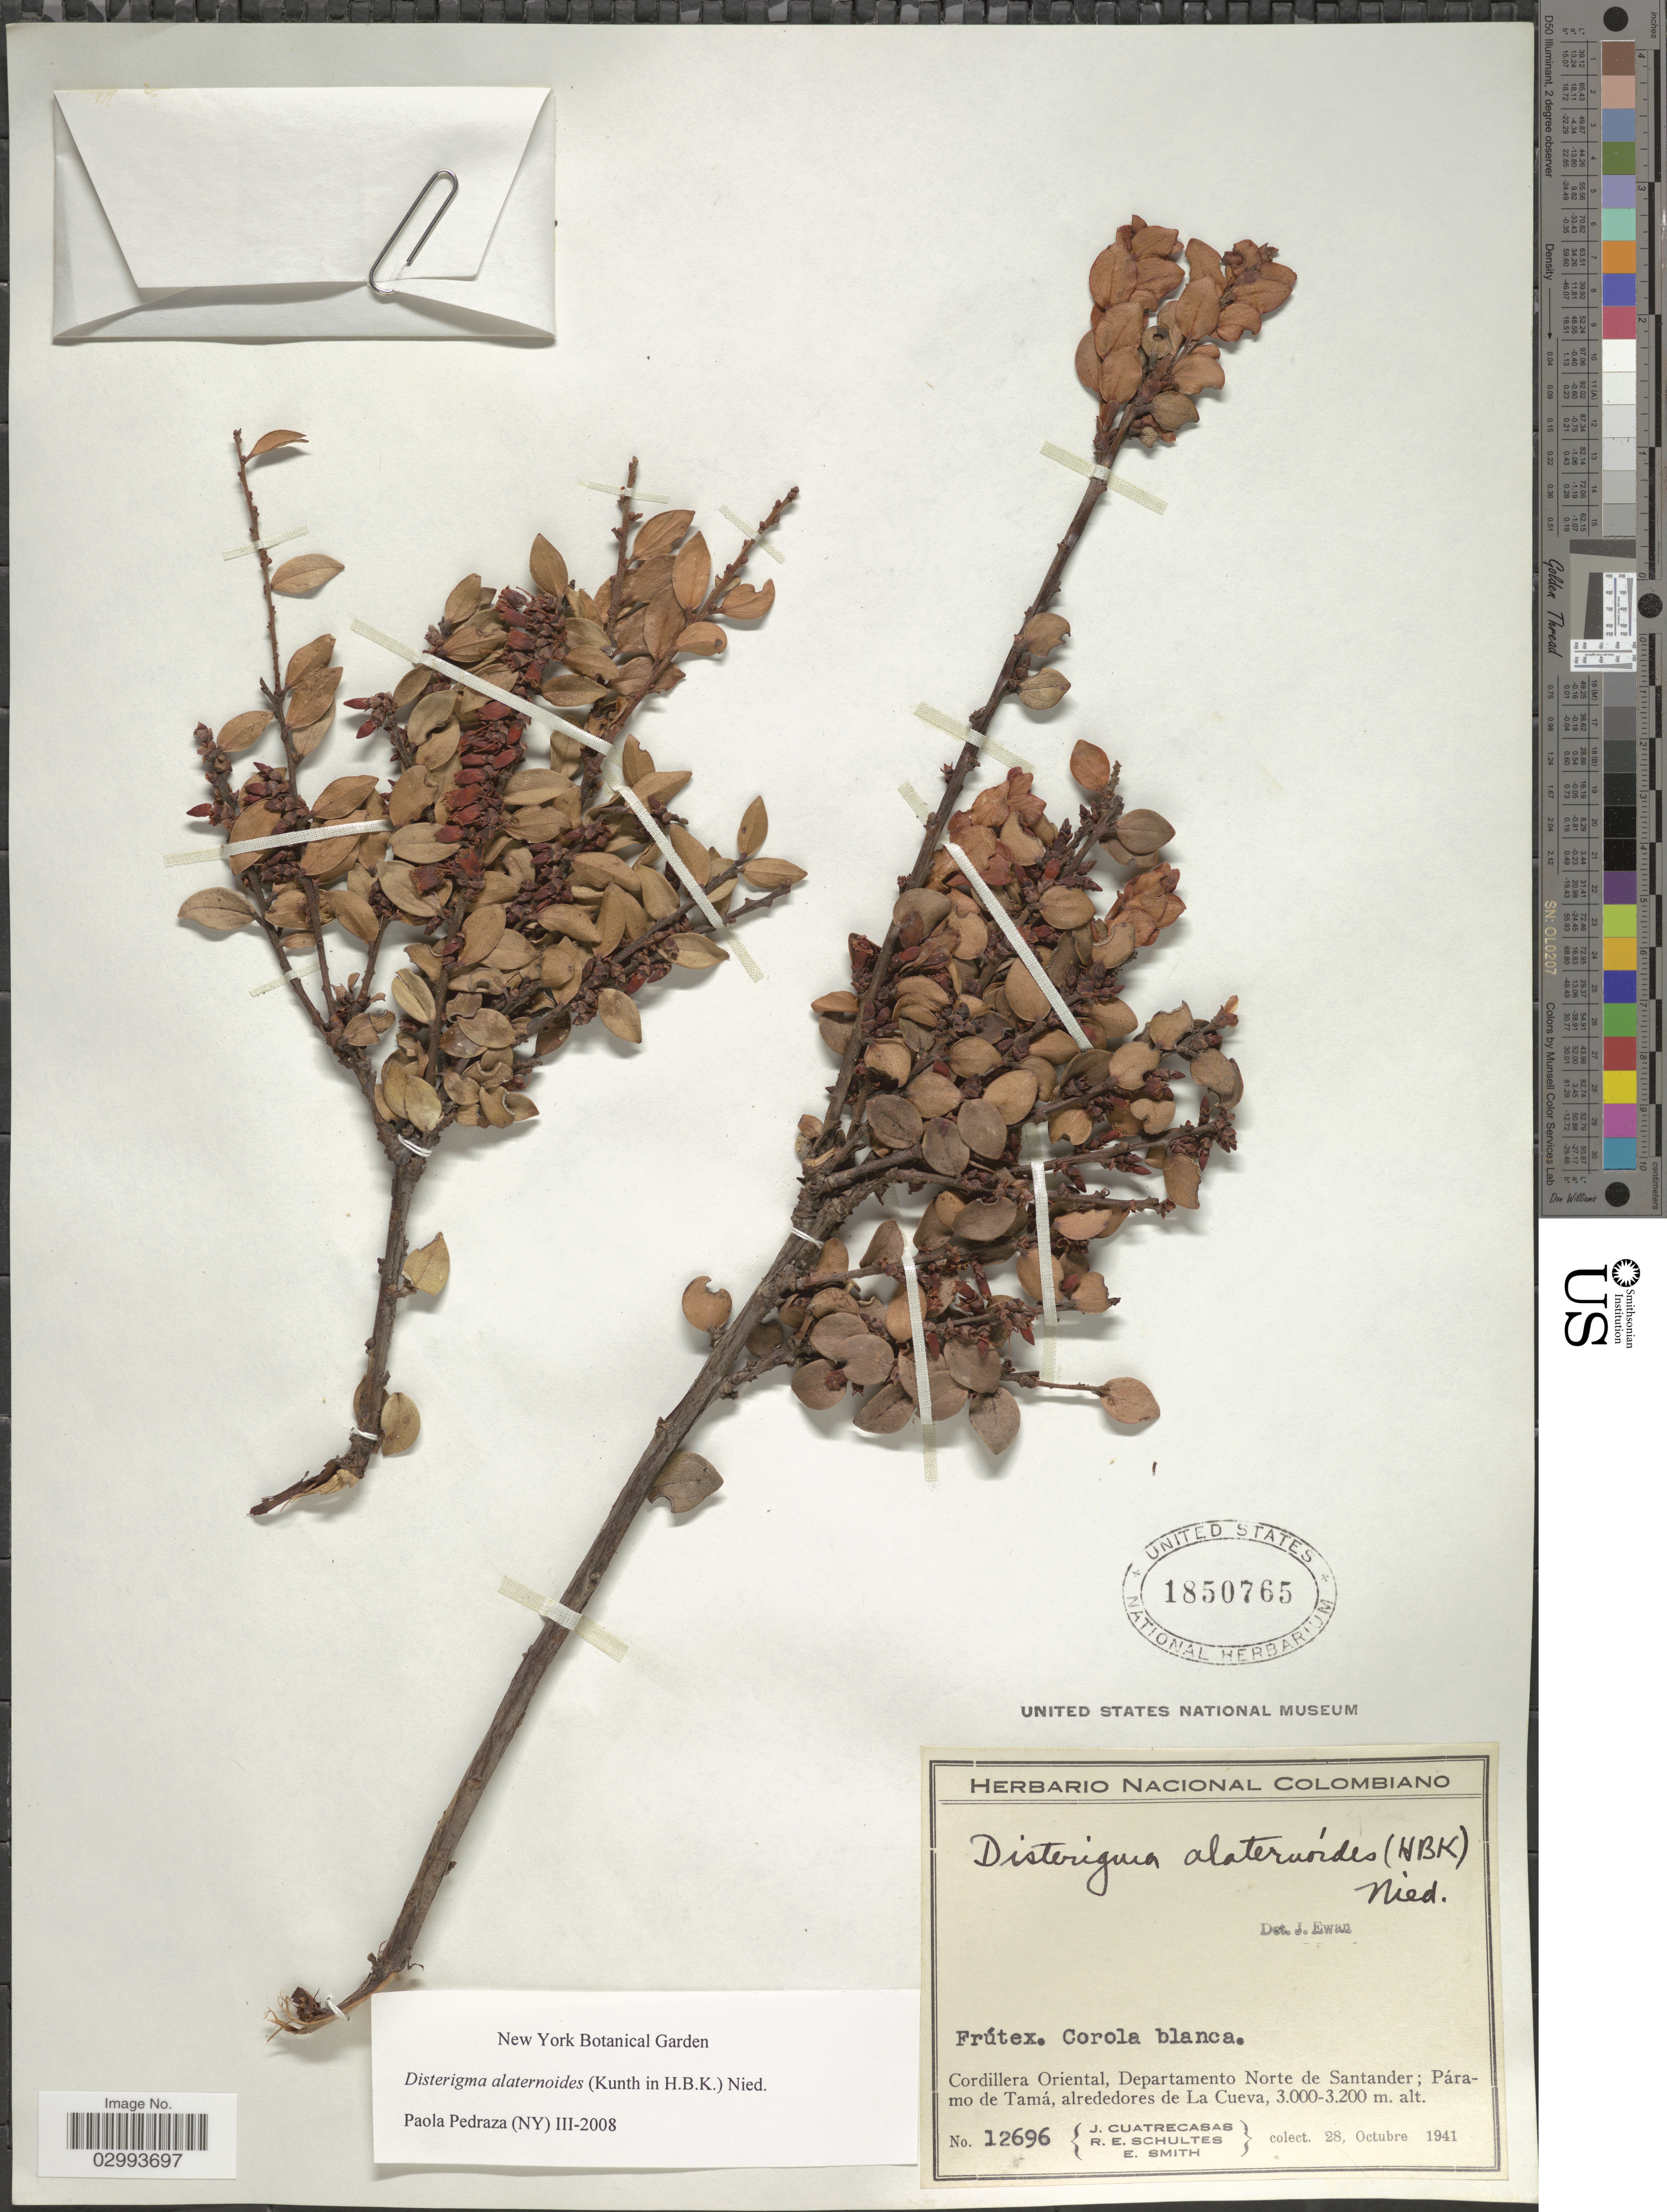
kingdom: Plantae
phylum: Tracheophyta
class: Magnoliopsida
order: Ericales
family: Ericaceae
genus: Disterigma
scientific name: Disterigma alaternoides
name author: (Kunth) Nied.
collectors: J. Cuatrecasas, R. E. Schultes & E. Smith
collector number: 12696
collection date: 1941-10-28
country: Colombia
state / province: Norte de Santander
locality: Cordillera Oriental, Departamento Norte de Santander; Páramo de Tamá, alrededores de La Cueva.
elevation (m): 3000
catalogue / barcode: US 1850765